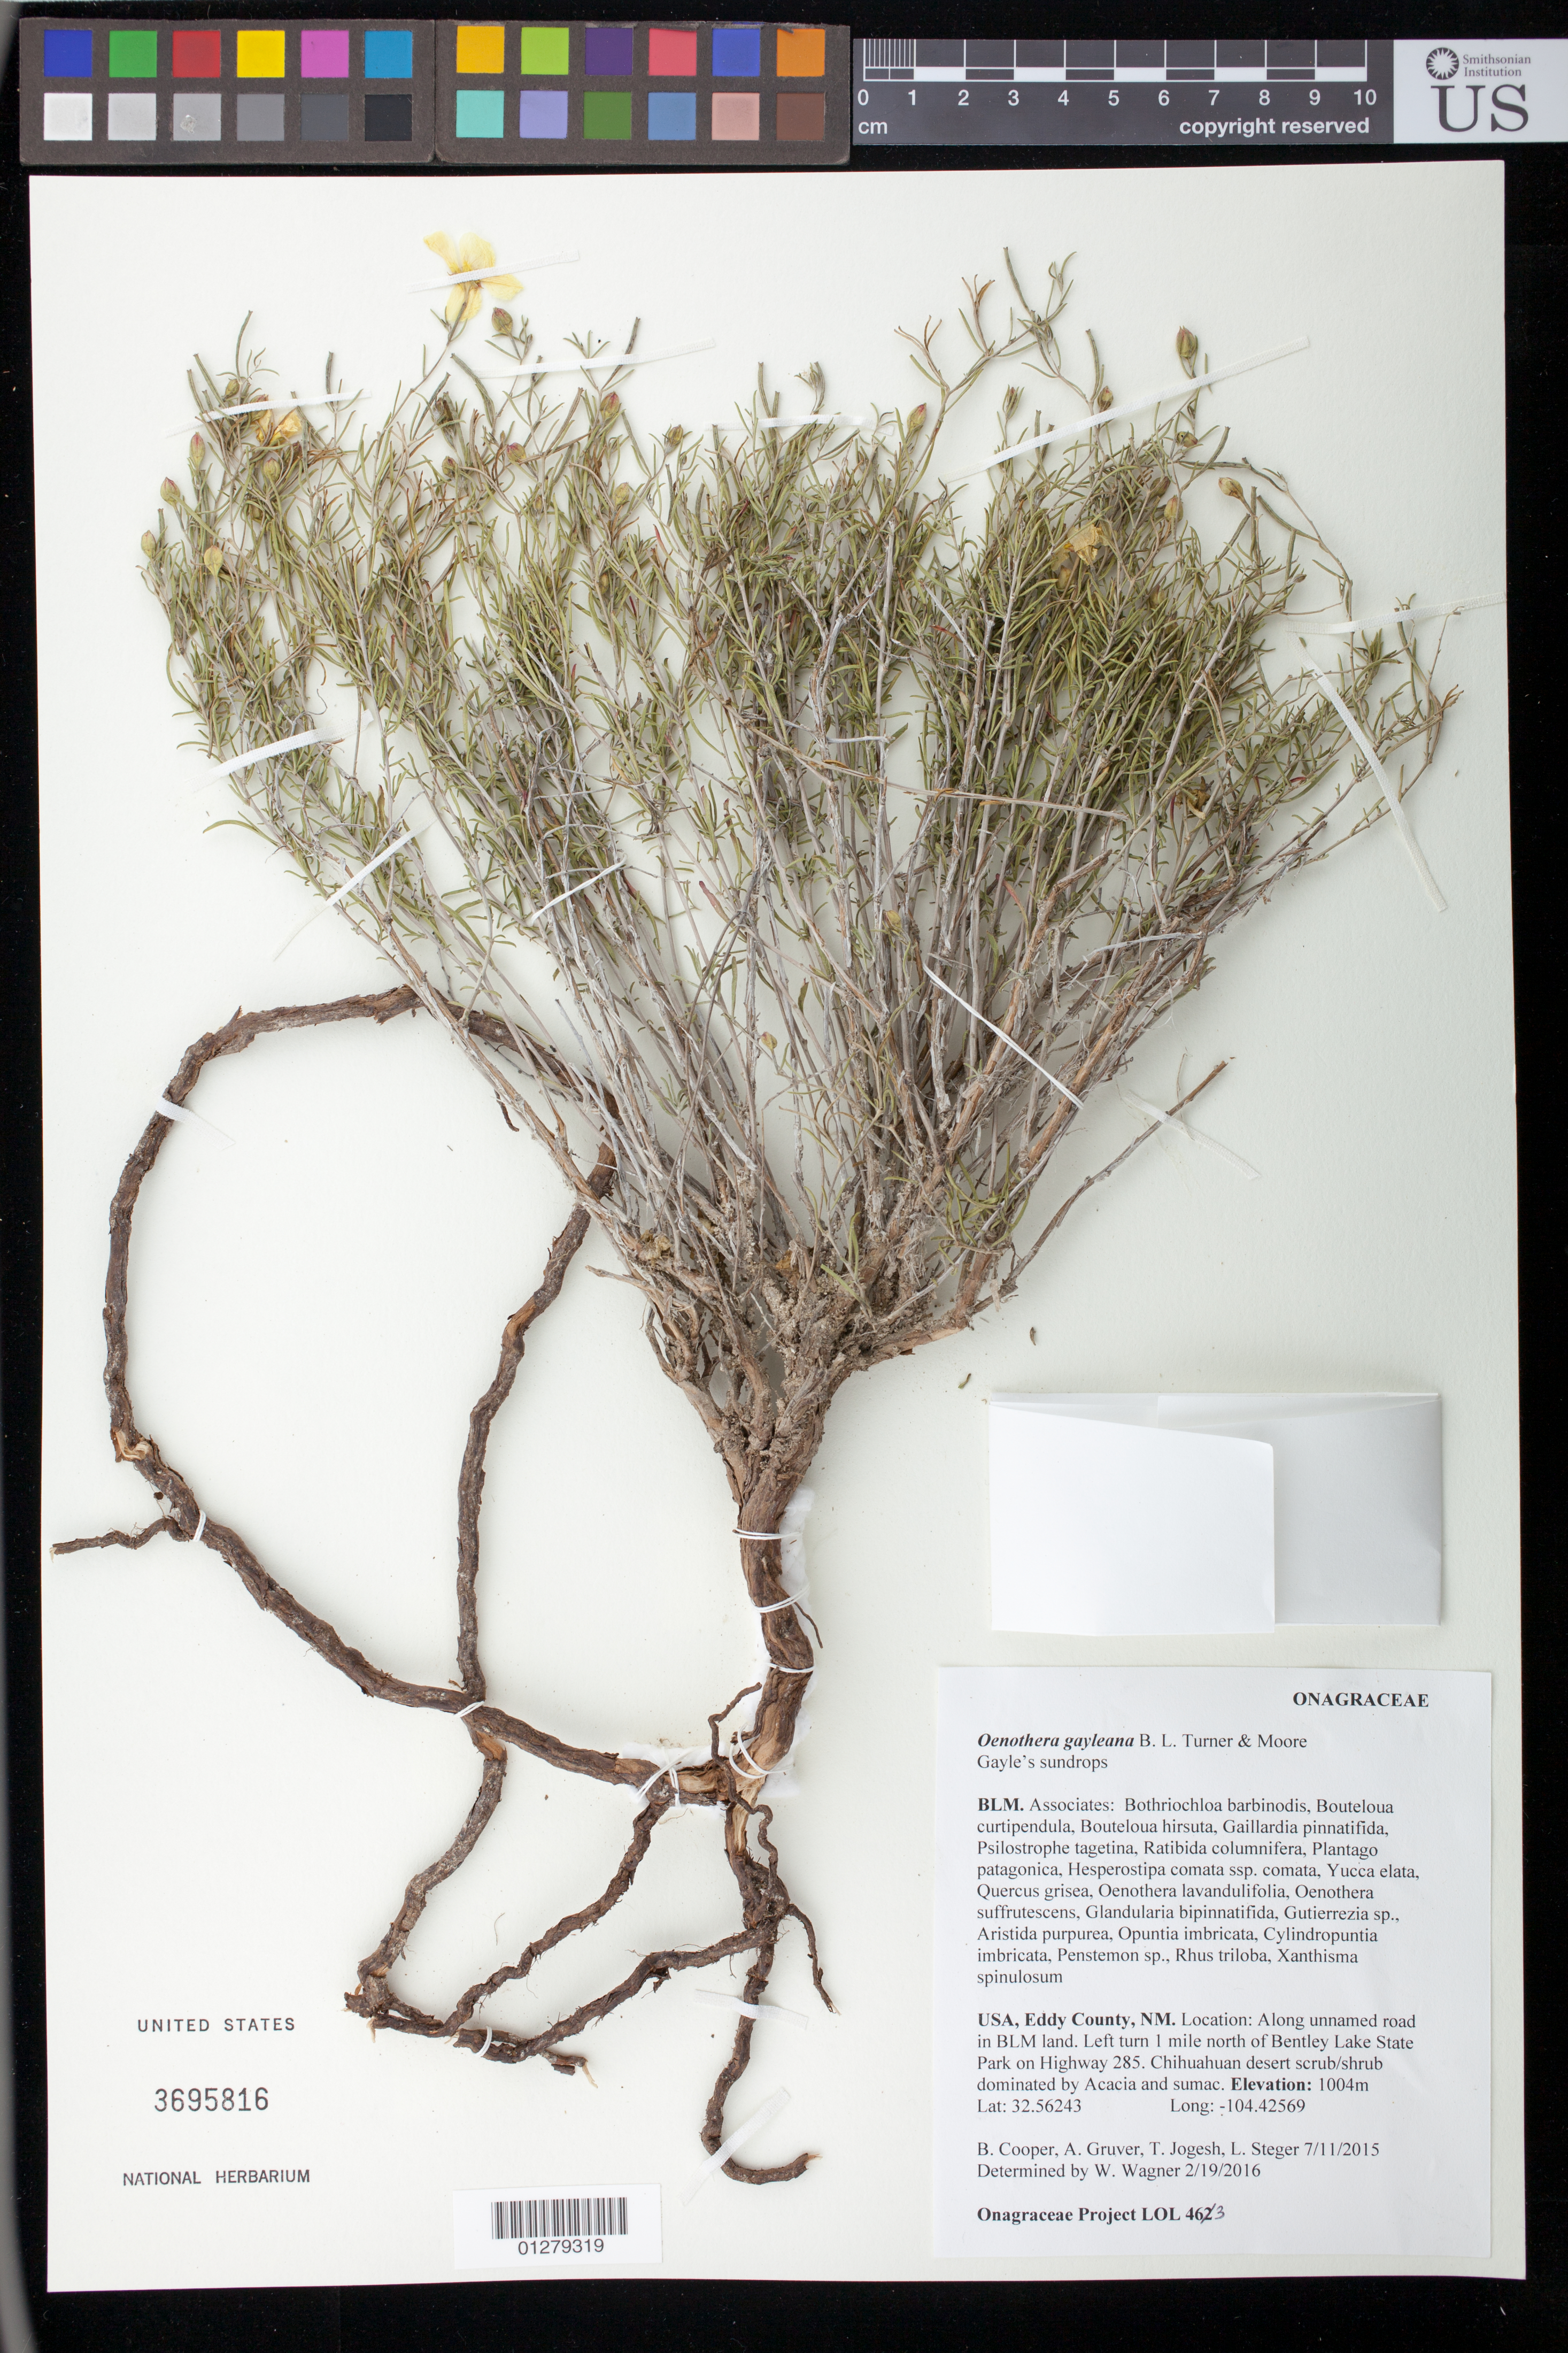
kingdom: Plantae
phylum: Tracheophyta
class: Magnoliopsida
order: Myrtales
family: Onagraceae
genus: Oenothera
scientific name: Oenothera gayleana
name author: B.L. Turner & Moore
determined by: Wagner, W. L., (BOT), Smithsonian Institution - National Museum of Natural History (UNITED STATES)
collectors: B. J. Cooper, T. Jojesh & L. Steger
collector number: LOL 463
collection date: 2015-07-11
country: United States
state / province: New Mexico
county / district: Eddy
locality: Along unnamed road in BLM land. Left turn 1 mile north of Bentley Lake State Park on Highway 285.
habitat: Chihuahuan desert scrub/shrub dominated by Acacia and sumac.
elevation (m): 1004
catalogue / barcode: US 3695816